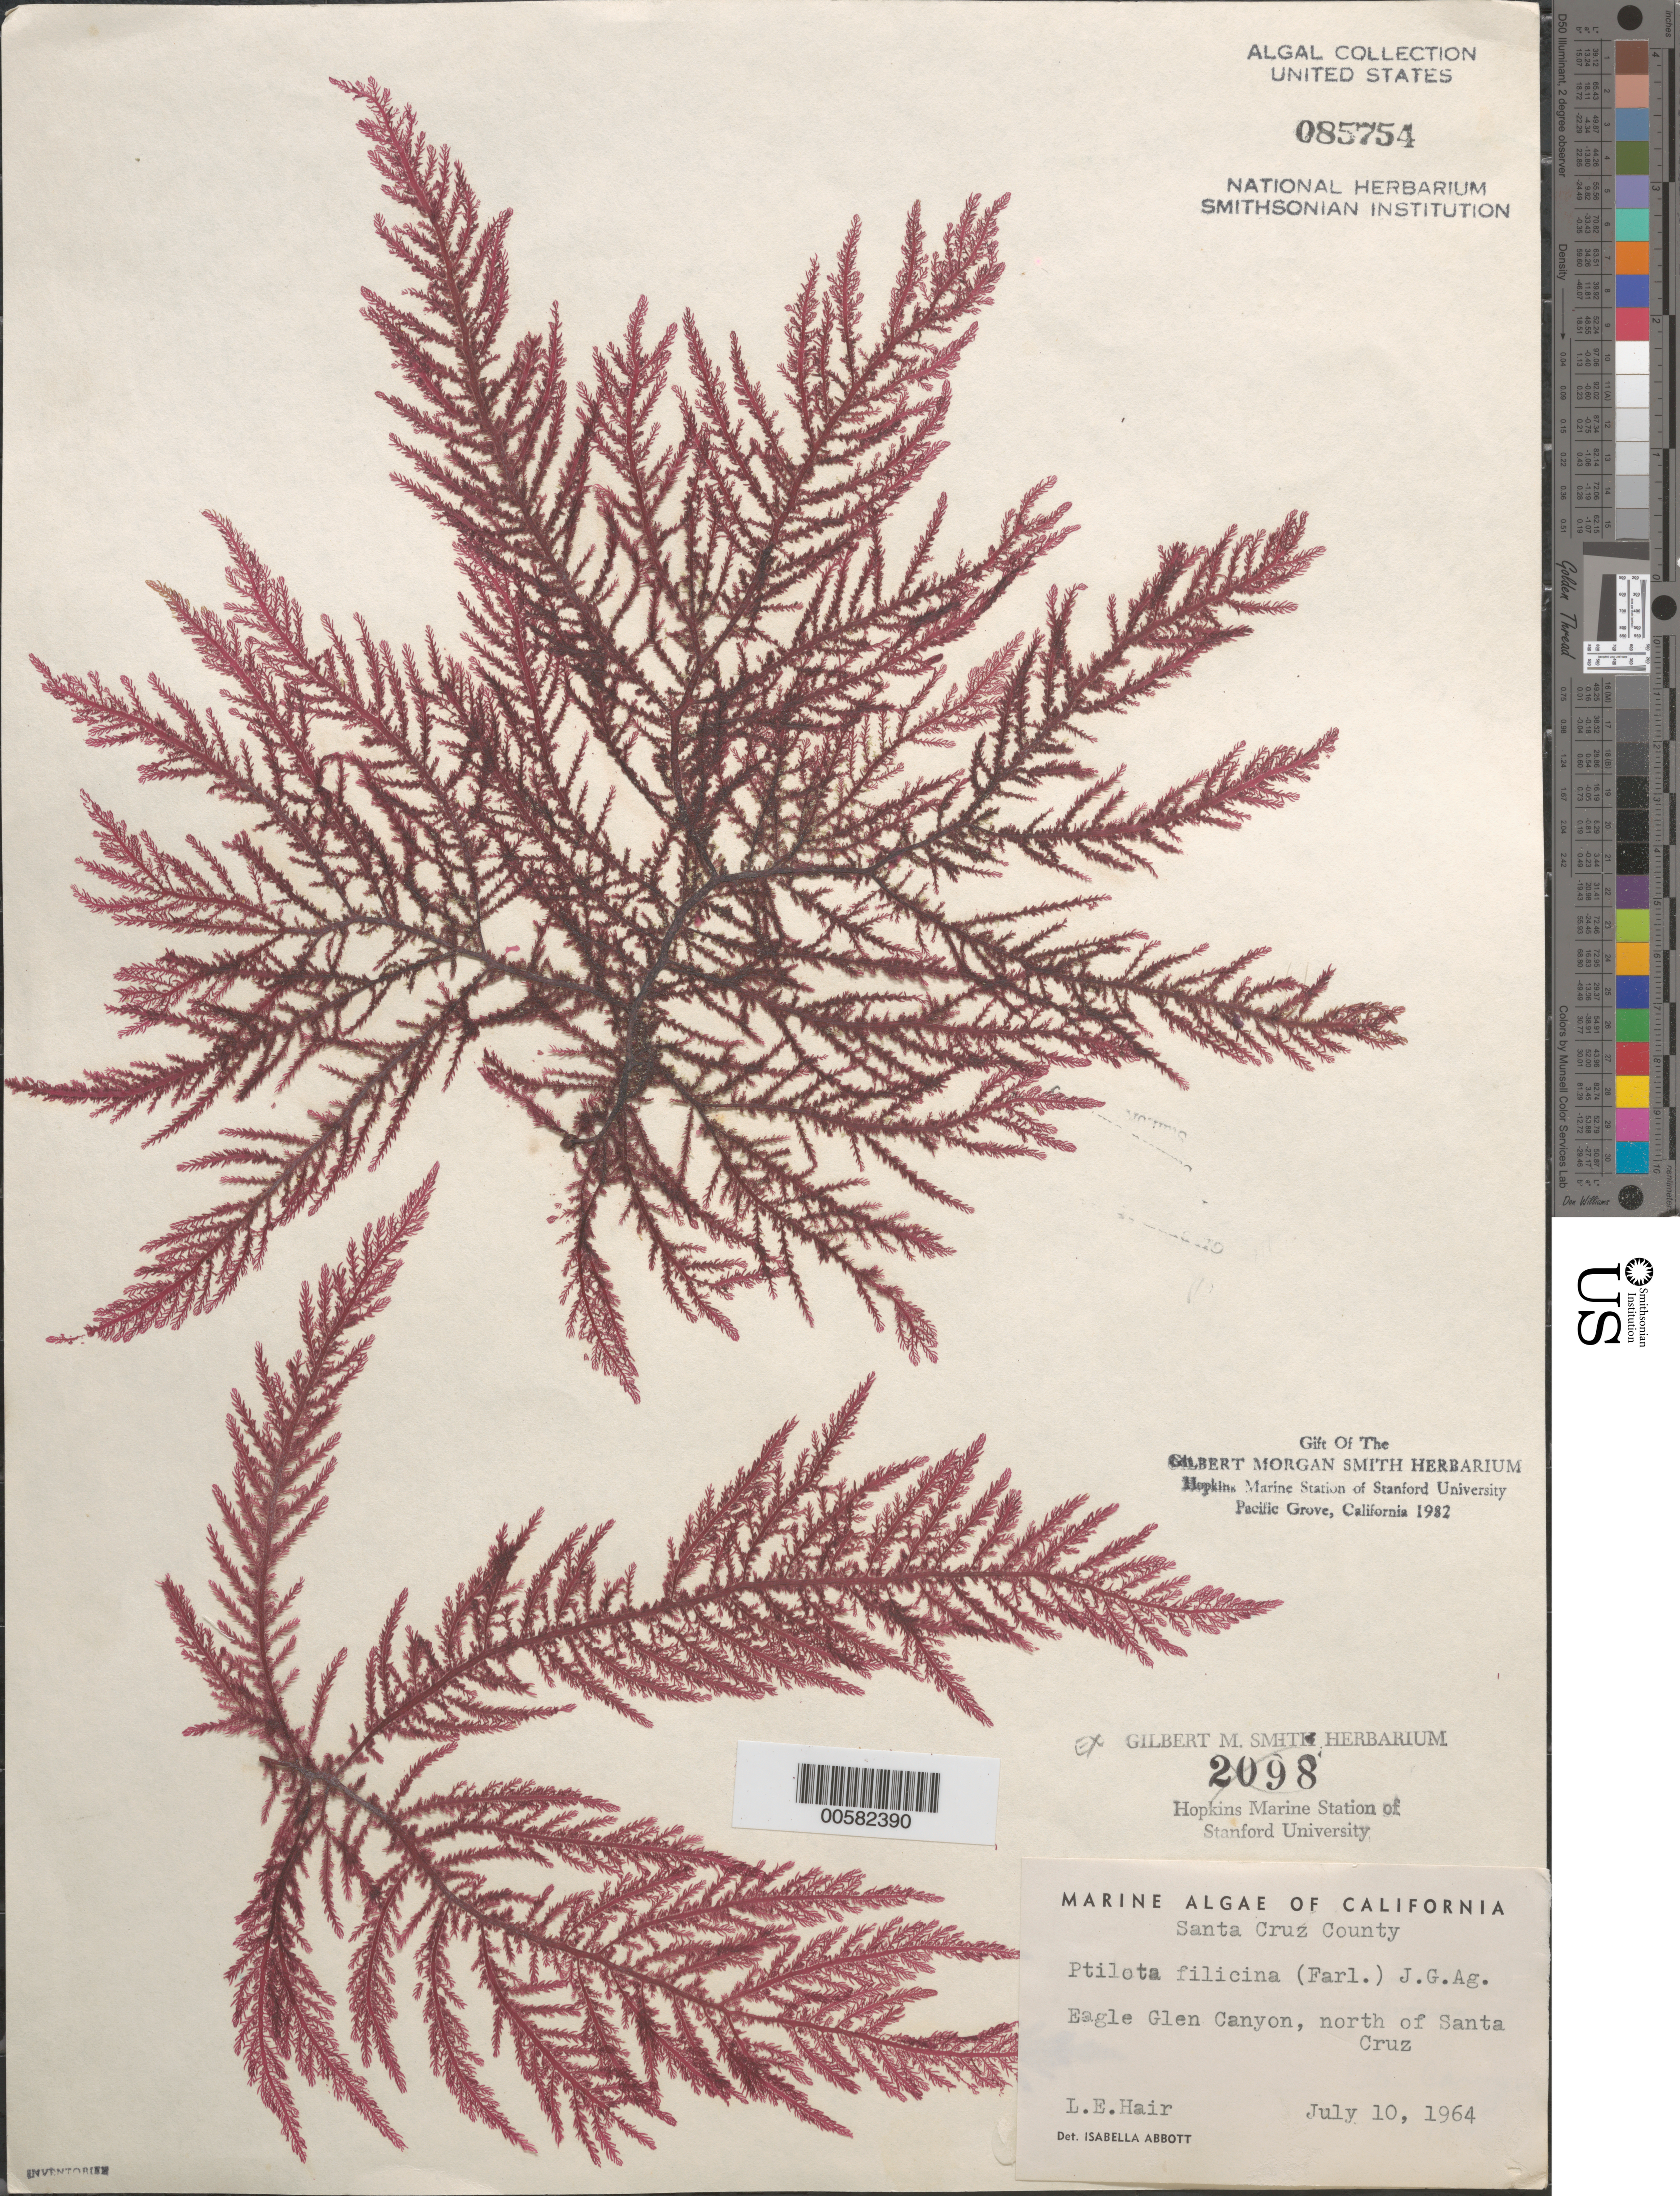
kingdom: Plantae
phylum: Rhodophyta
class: Florideophyceae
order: Ceramiales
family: Wrangeliaceae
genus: Ptilota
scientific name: Ptilota filicina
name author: J. Agardh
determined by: Abbott, Isabella A.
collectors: L. Hair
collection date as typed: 10 Jul 1964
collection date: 1964-07-10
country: United States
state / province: California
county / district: Santa Cruz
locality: Eagle Glen Canyon, north of Santa Cruz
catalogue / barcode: US 85754